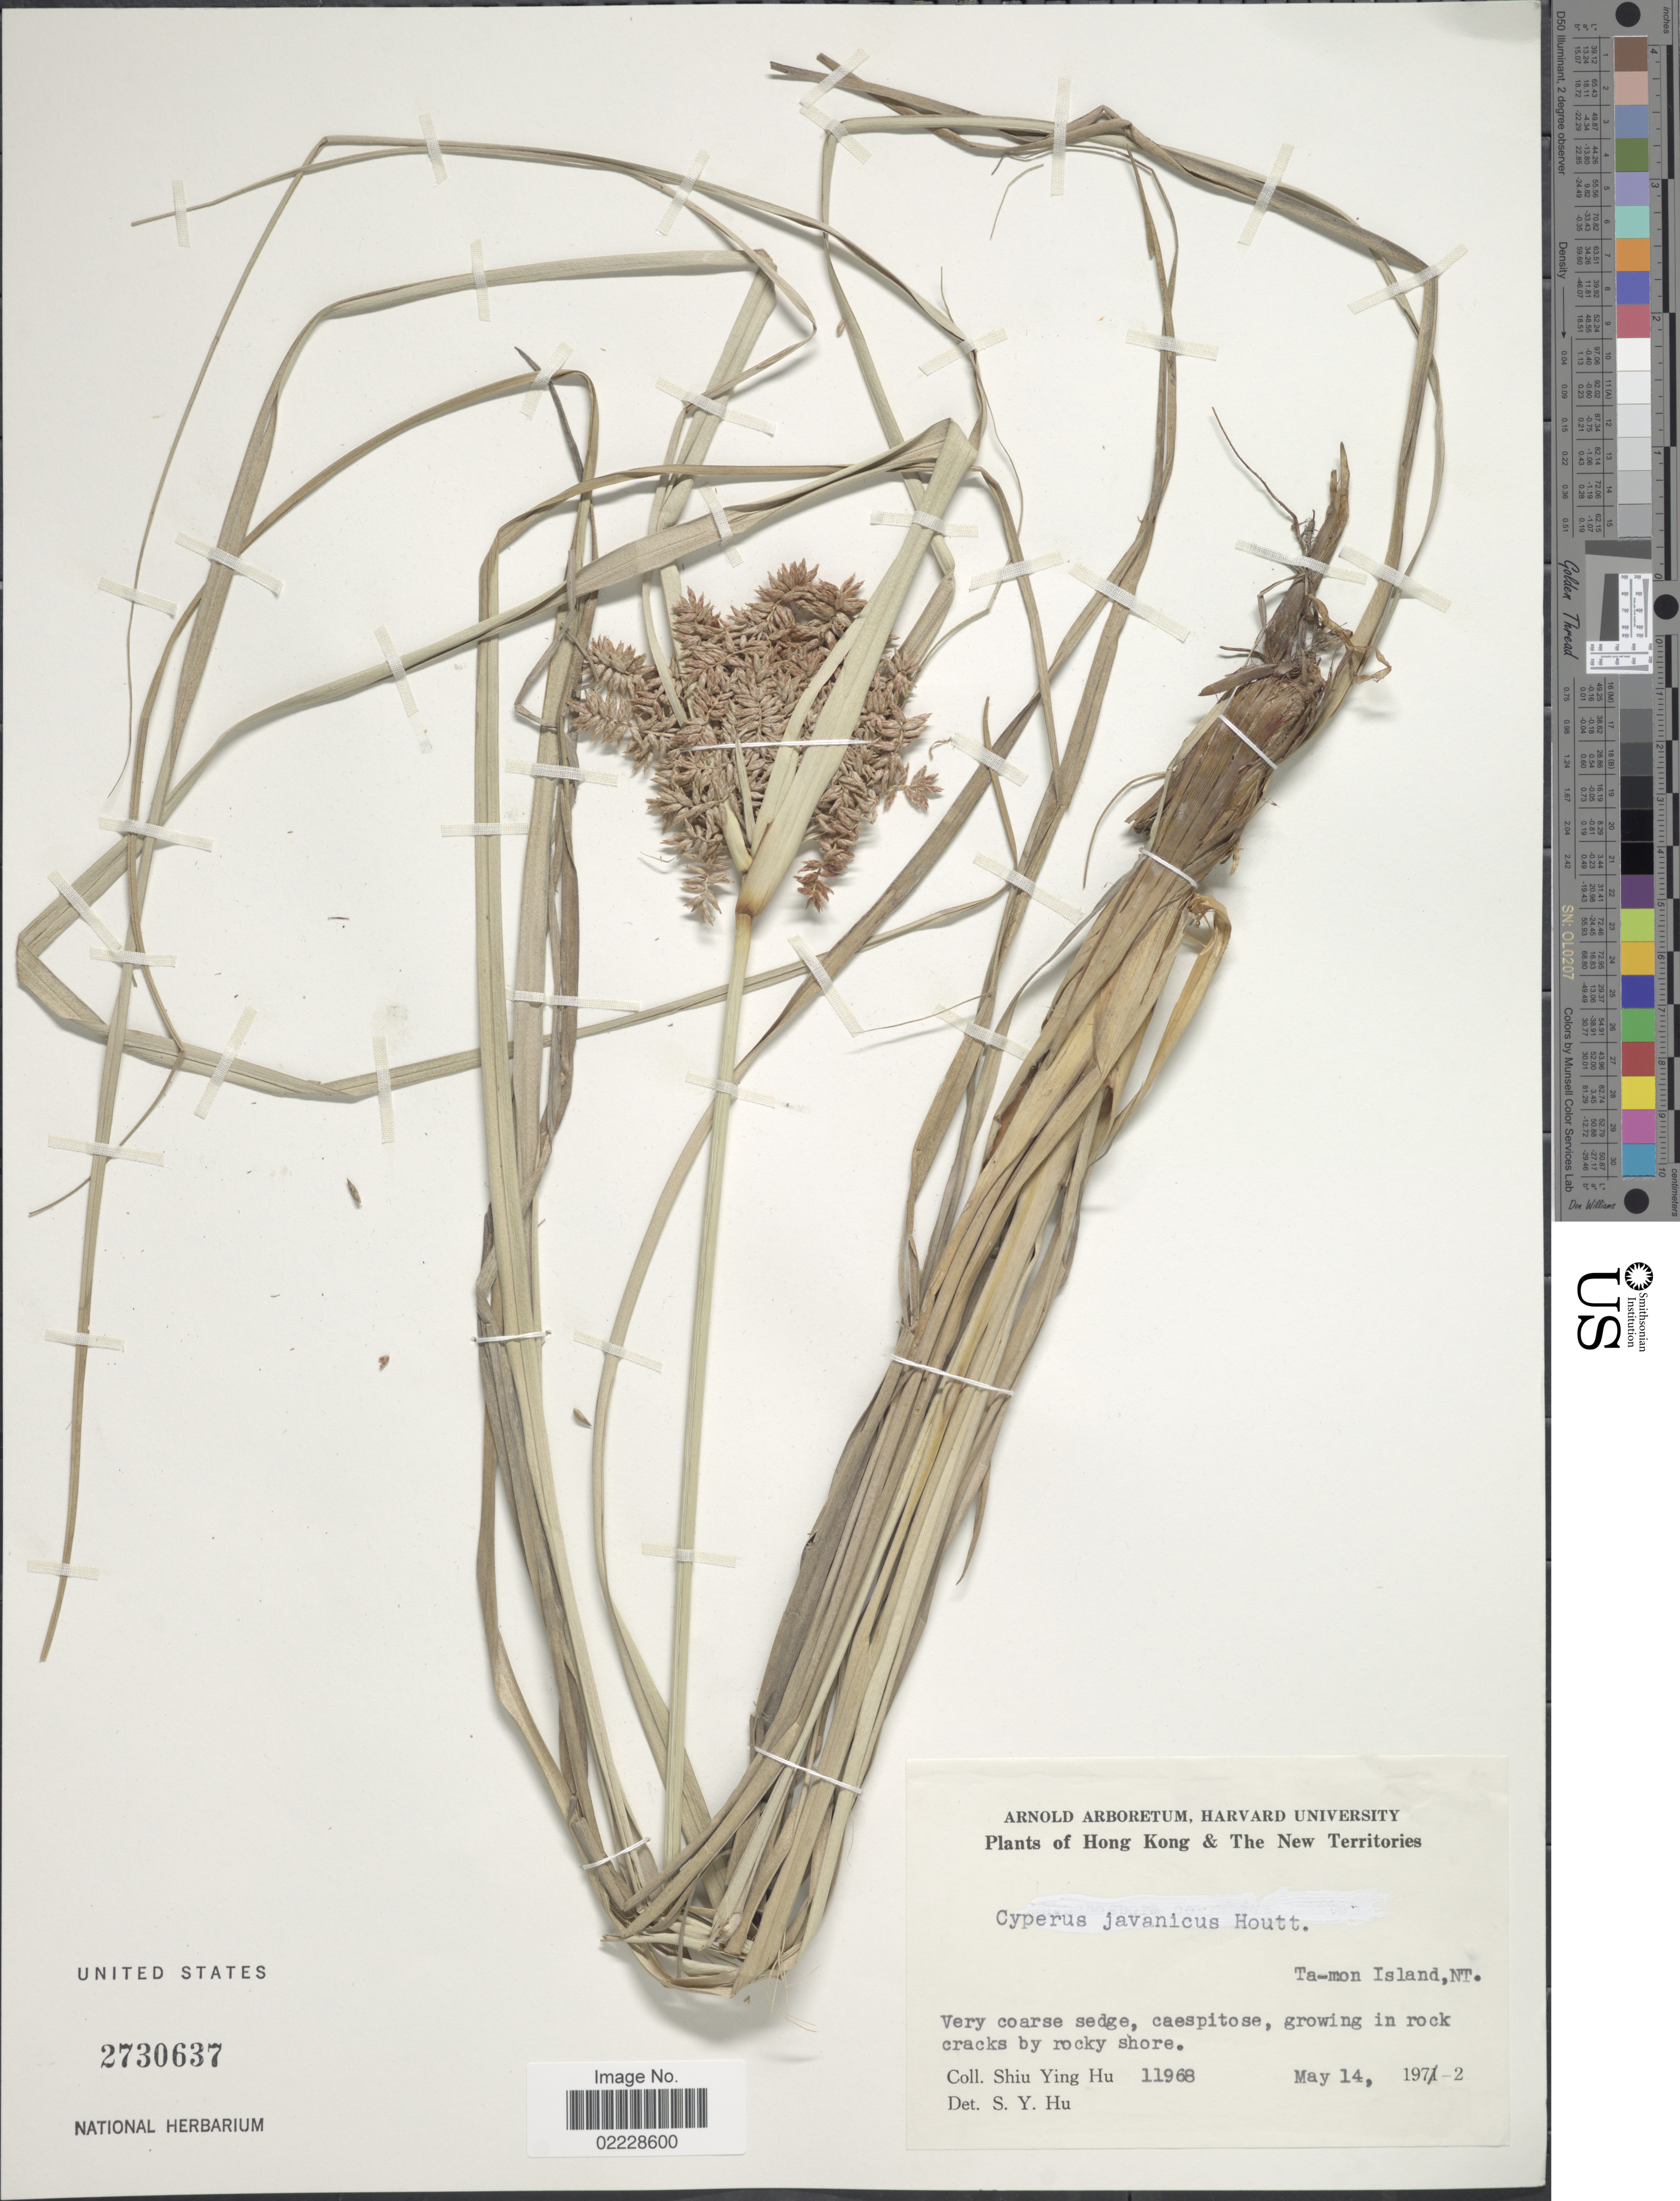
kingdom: Plantae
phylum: Tracheophyta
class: Liliopsida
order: Poales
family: Cyperaceae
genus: Cyperus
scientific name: Cyperus javanicus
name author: Houtt.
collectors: S. Y. Hu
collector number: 11968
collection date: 1972-05-14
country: China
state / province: Hong Kong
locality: Hong Kong & The New Territories, Ta-mon Island, NT. Growing in rock cracks by rocky shore.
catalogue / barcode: US 2730637